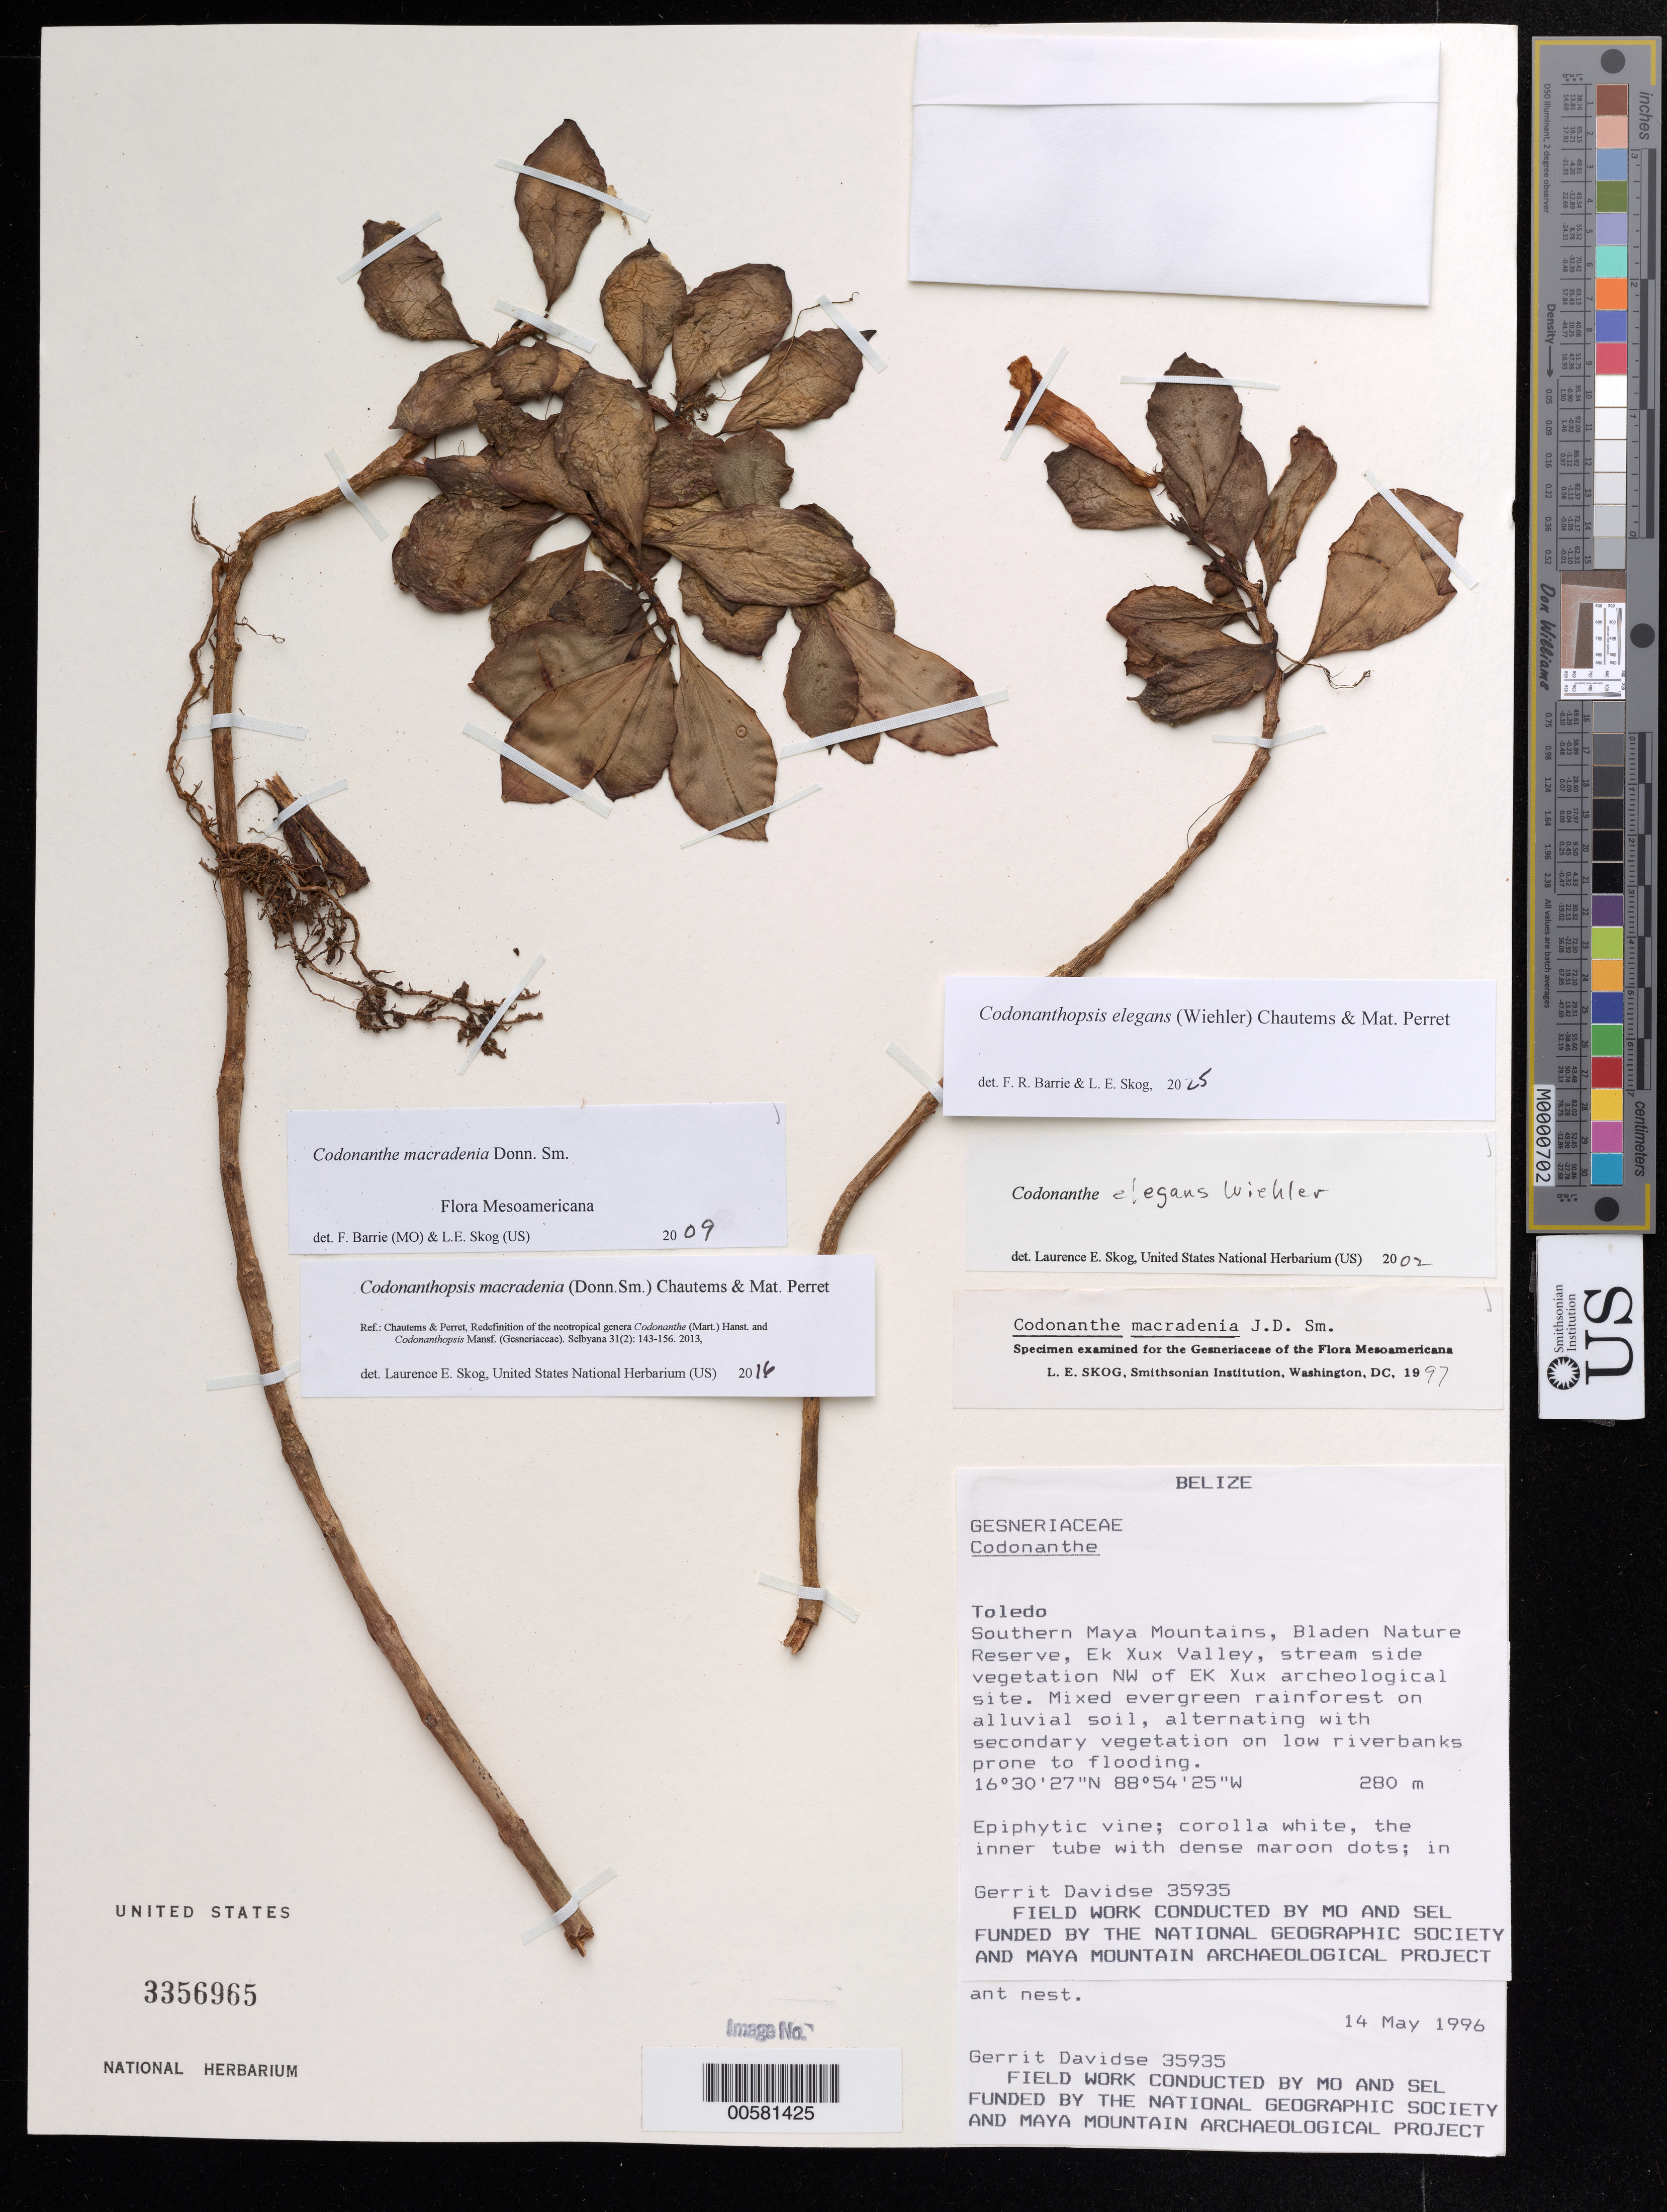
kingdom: Plantae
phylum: Tracheophyta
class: Magnoliopsida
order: Lamiales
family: Gesneriaceae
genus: Codonanthopsis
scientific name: Codonanthopsis macradenia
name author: (Donn. Sm.) Chautems & Mat.Perret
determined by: Skog, Laurence E.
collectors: G. Davidse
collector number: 35935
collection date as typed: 14 May 1996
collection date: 1996-05-14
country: Belize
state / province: Toledo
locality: Southern Maya Mountains, Bladen Nature Reserve, Ek Xux Valley, NW of Ek Xux archeological site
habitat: Stream side vegetation; mixed evergreen rainforest on alluvial soil, alternating with secondary vegetation on low riverbanks prone to flooding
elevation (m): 280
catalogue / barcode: US 3356965